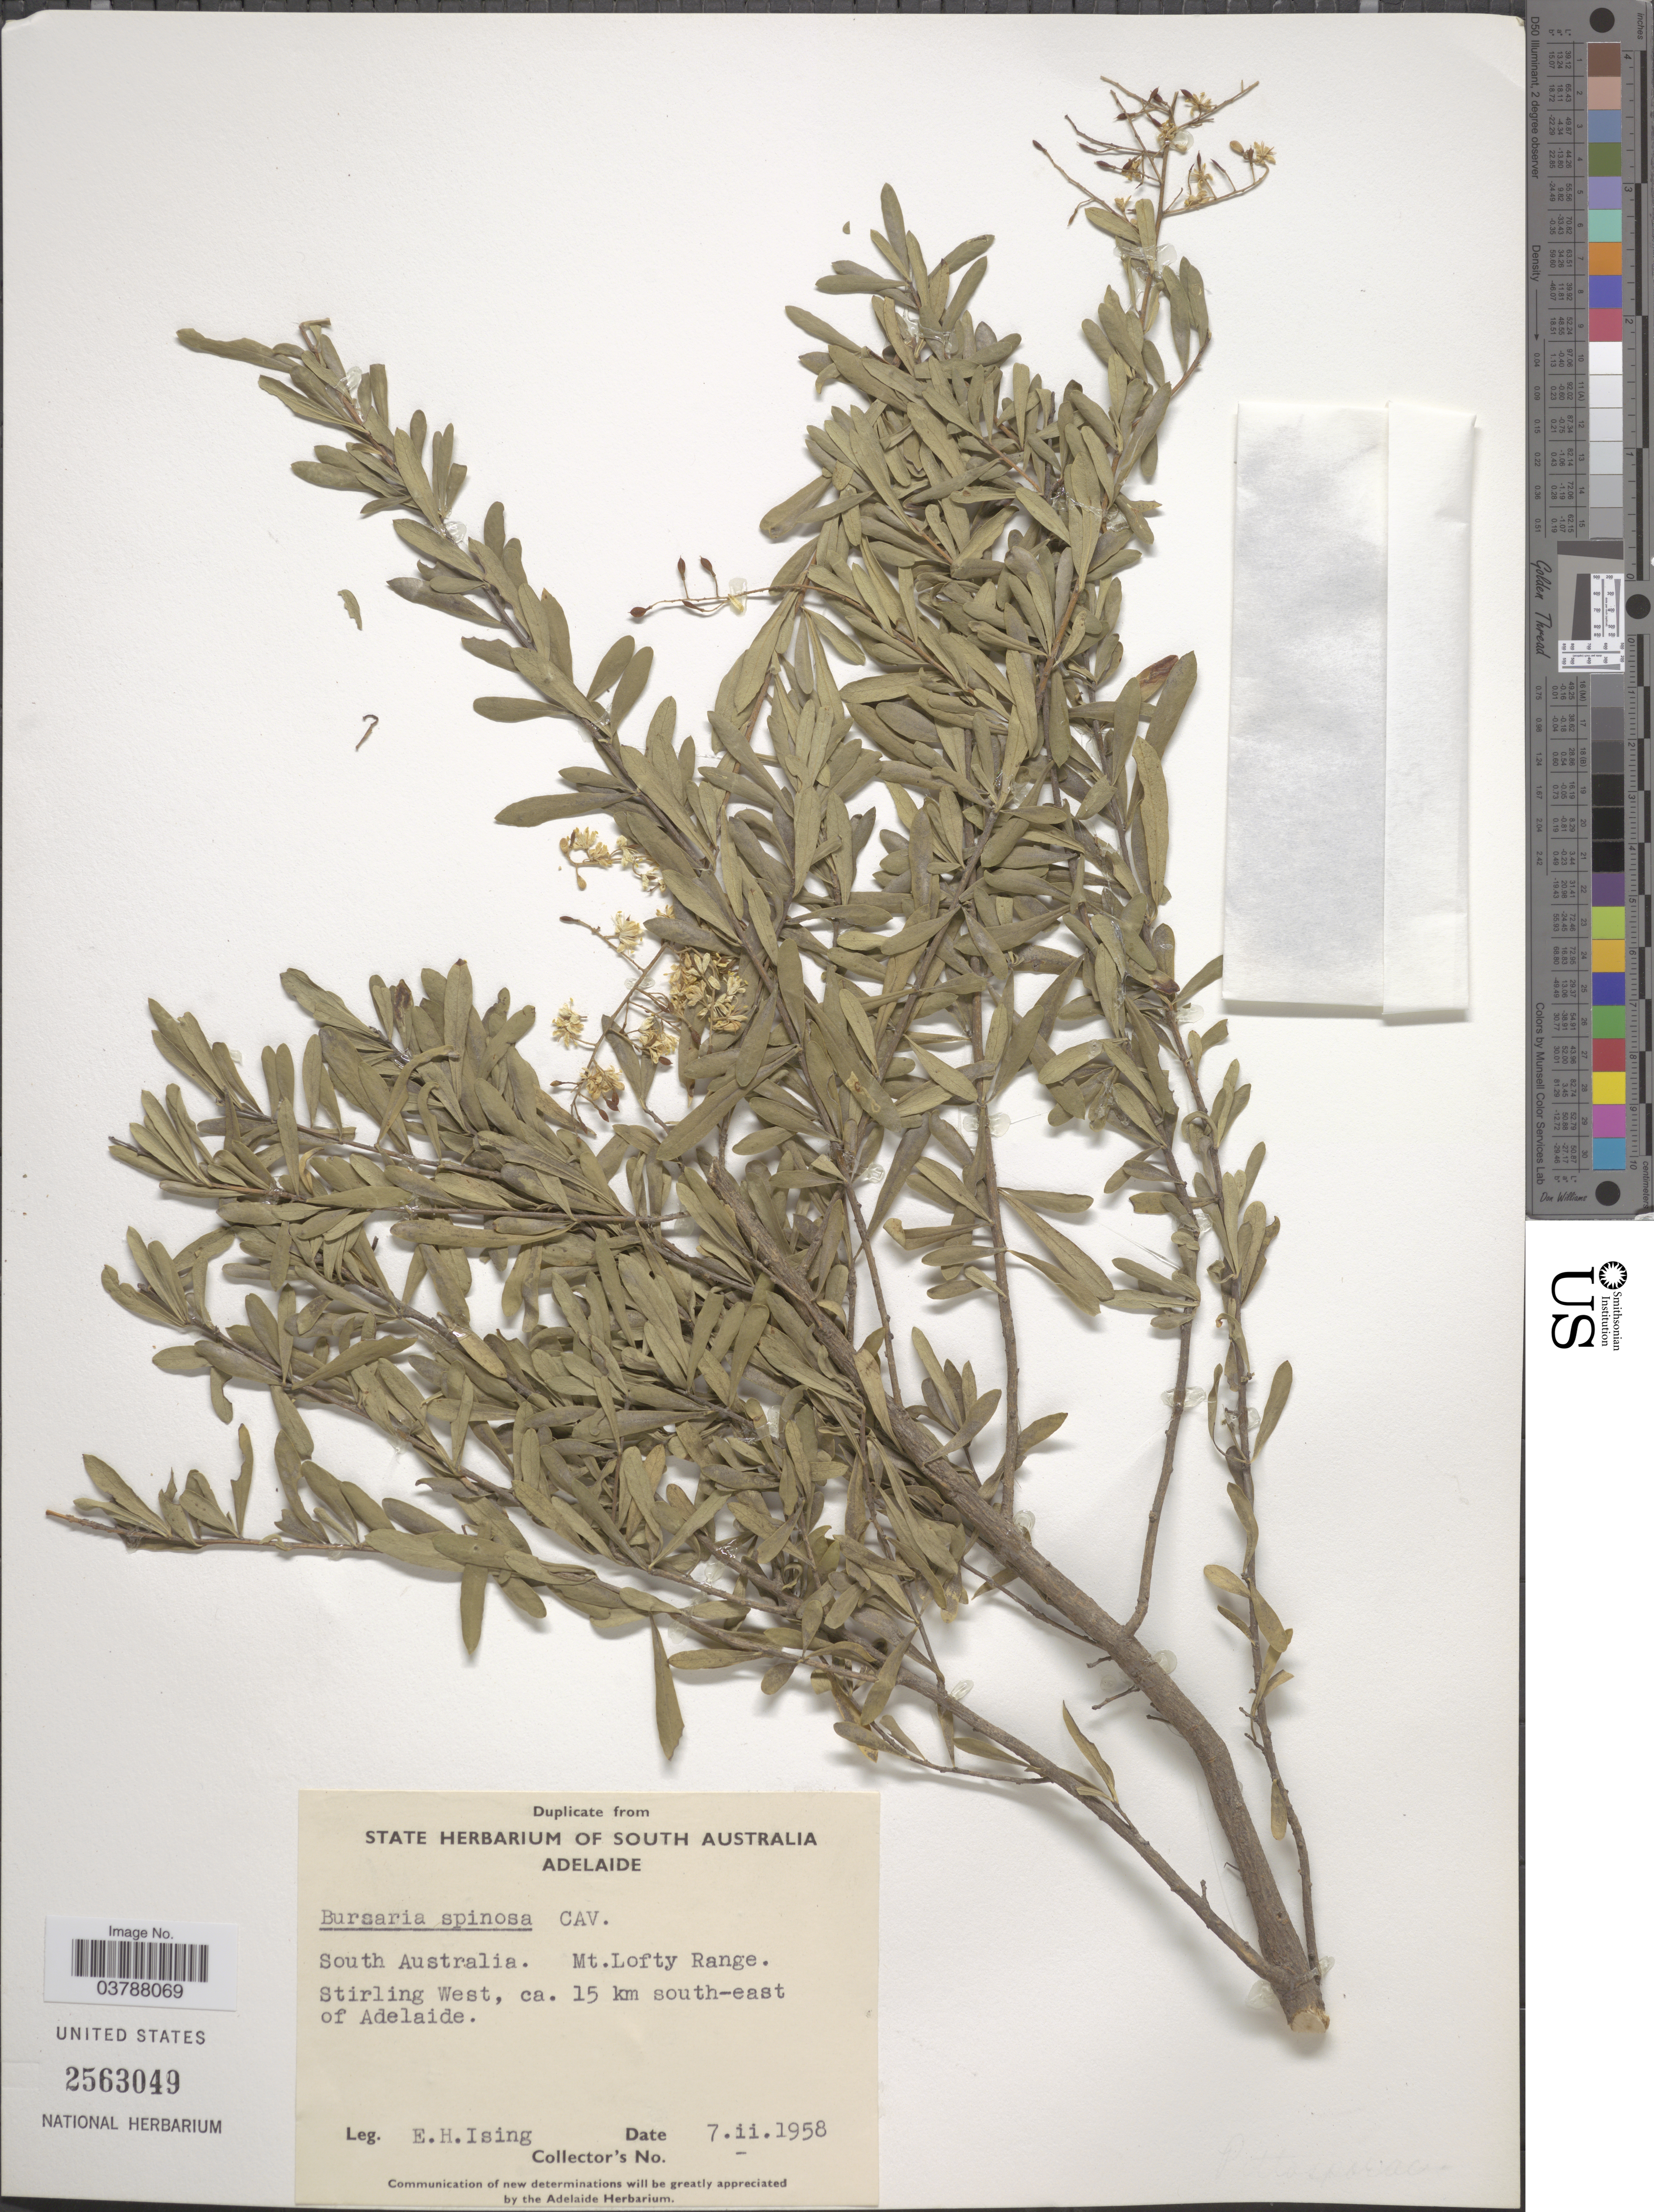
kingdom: Plantae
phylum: Tracheophyta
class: Magnoliopsida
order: Apiales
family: Pittosporaceae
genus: Bursaria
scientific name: Bursaria spinosa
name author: Cav.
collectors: E. Ising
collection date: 1958-02-07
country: Australia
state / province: South Australia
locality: Mt. Lofty Range. Stirling West, ca. 15 km south-east of Adelaide.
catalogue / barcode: US 2563049